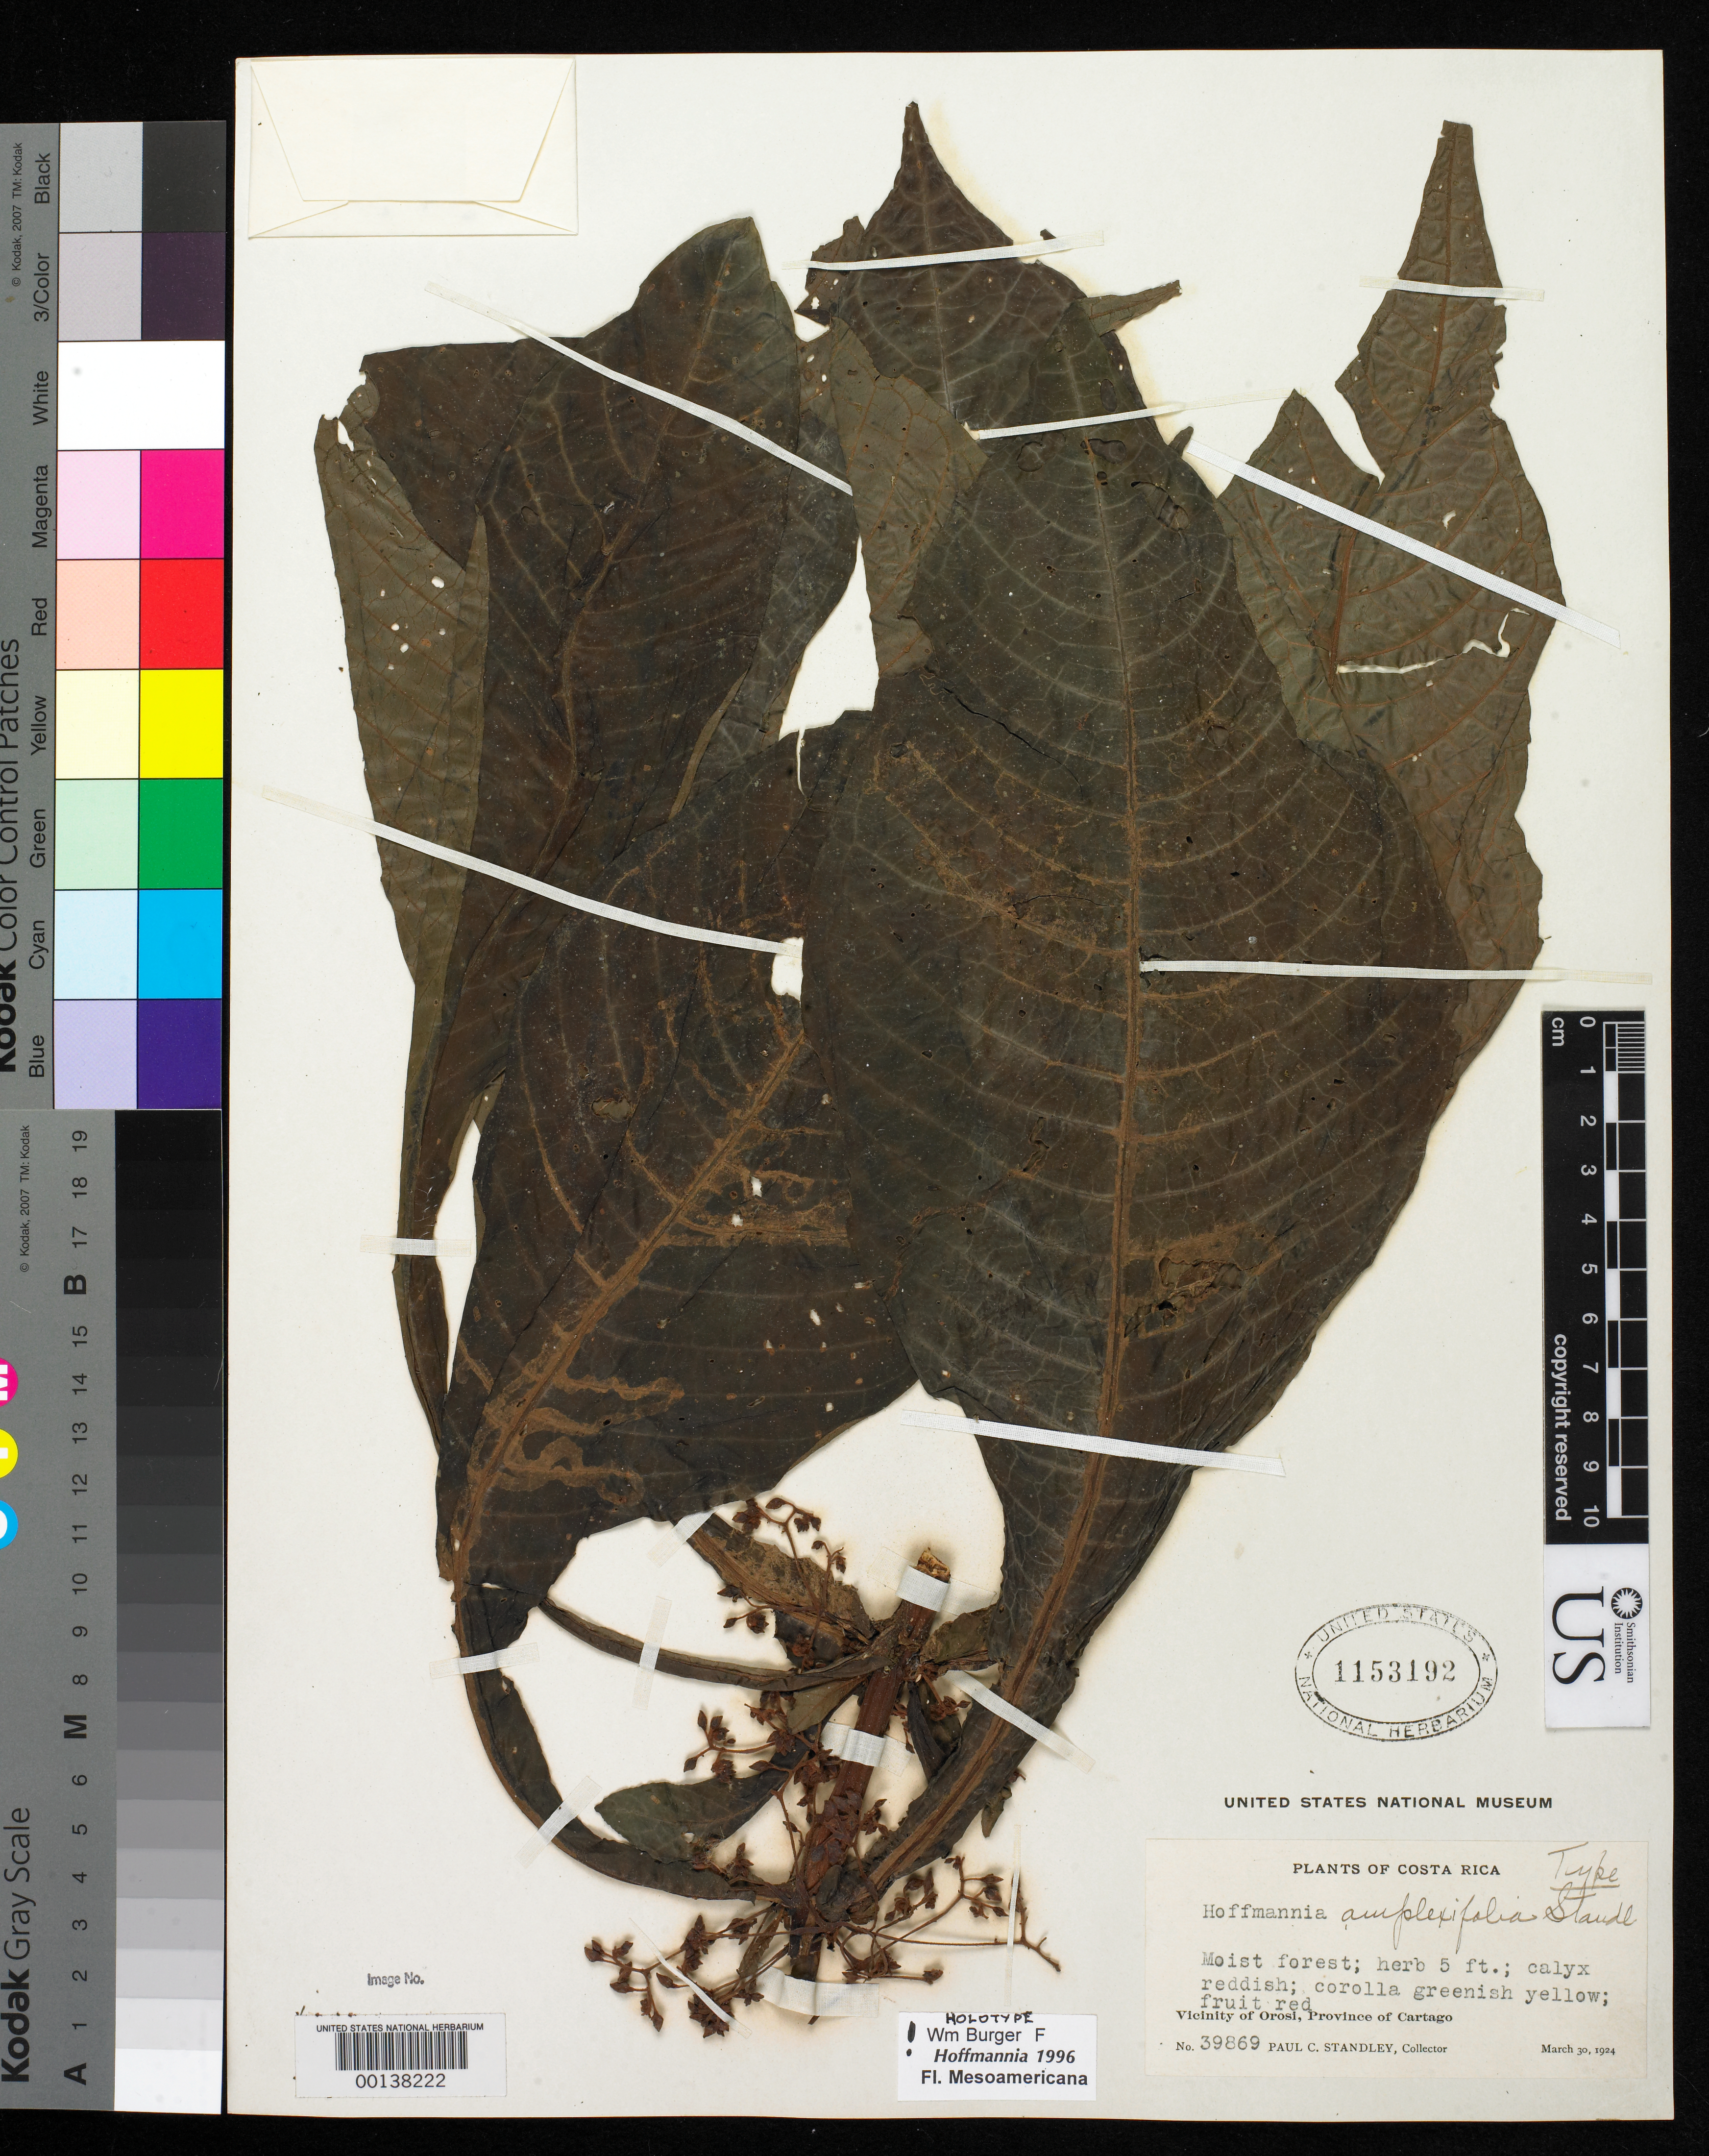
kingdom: Plantae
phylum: Tracheophyta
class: Magnoliopsida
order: Gentianales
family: Rubiaceae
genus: Hoffmannia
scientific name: Hoffmannia amplexifolia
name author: Standl.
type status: Holotype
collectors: P. C. Standley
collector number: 39869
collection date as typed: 30 Mar 1924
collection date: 1924-03-30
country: Costa Rica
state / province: Cartago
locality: Vicinity of Orosi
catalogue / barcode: US 1153192